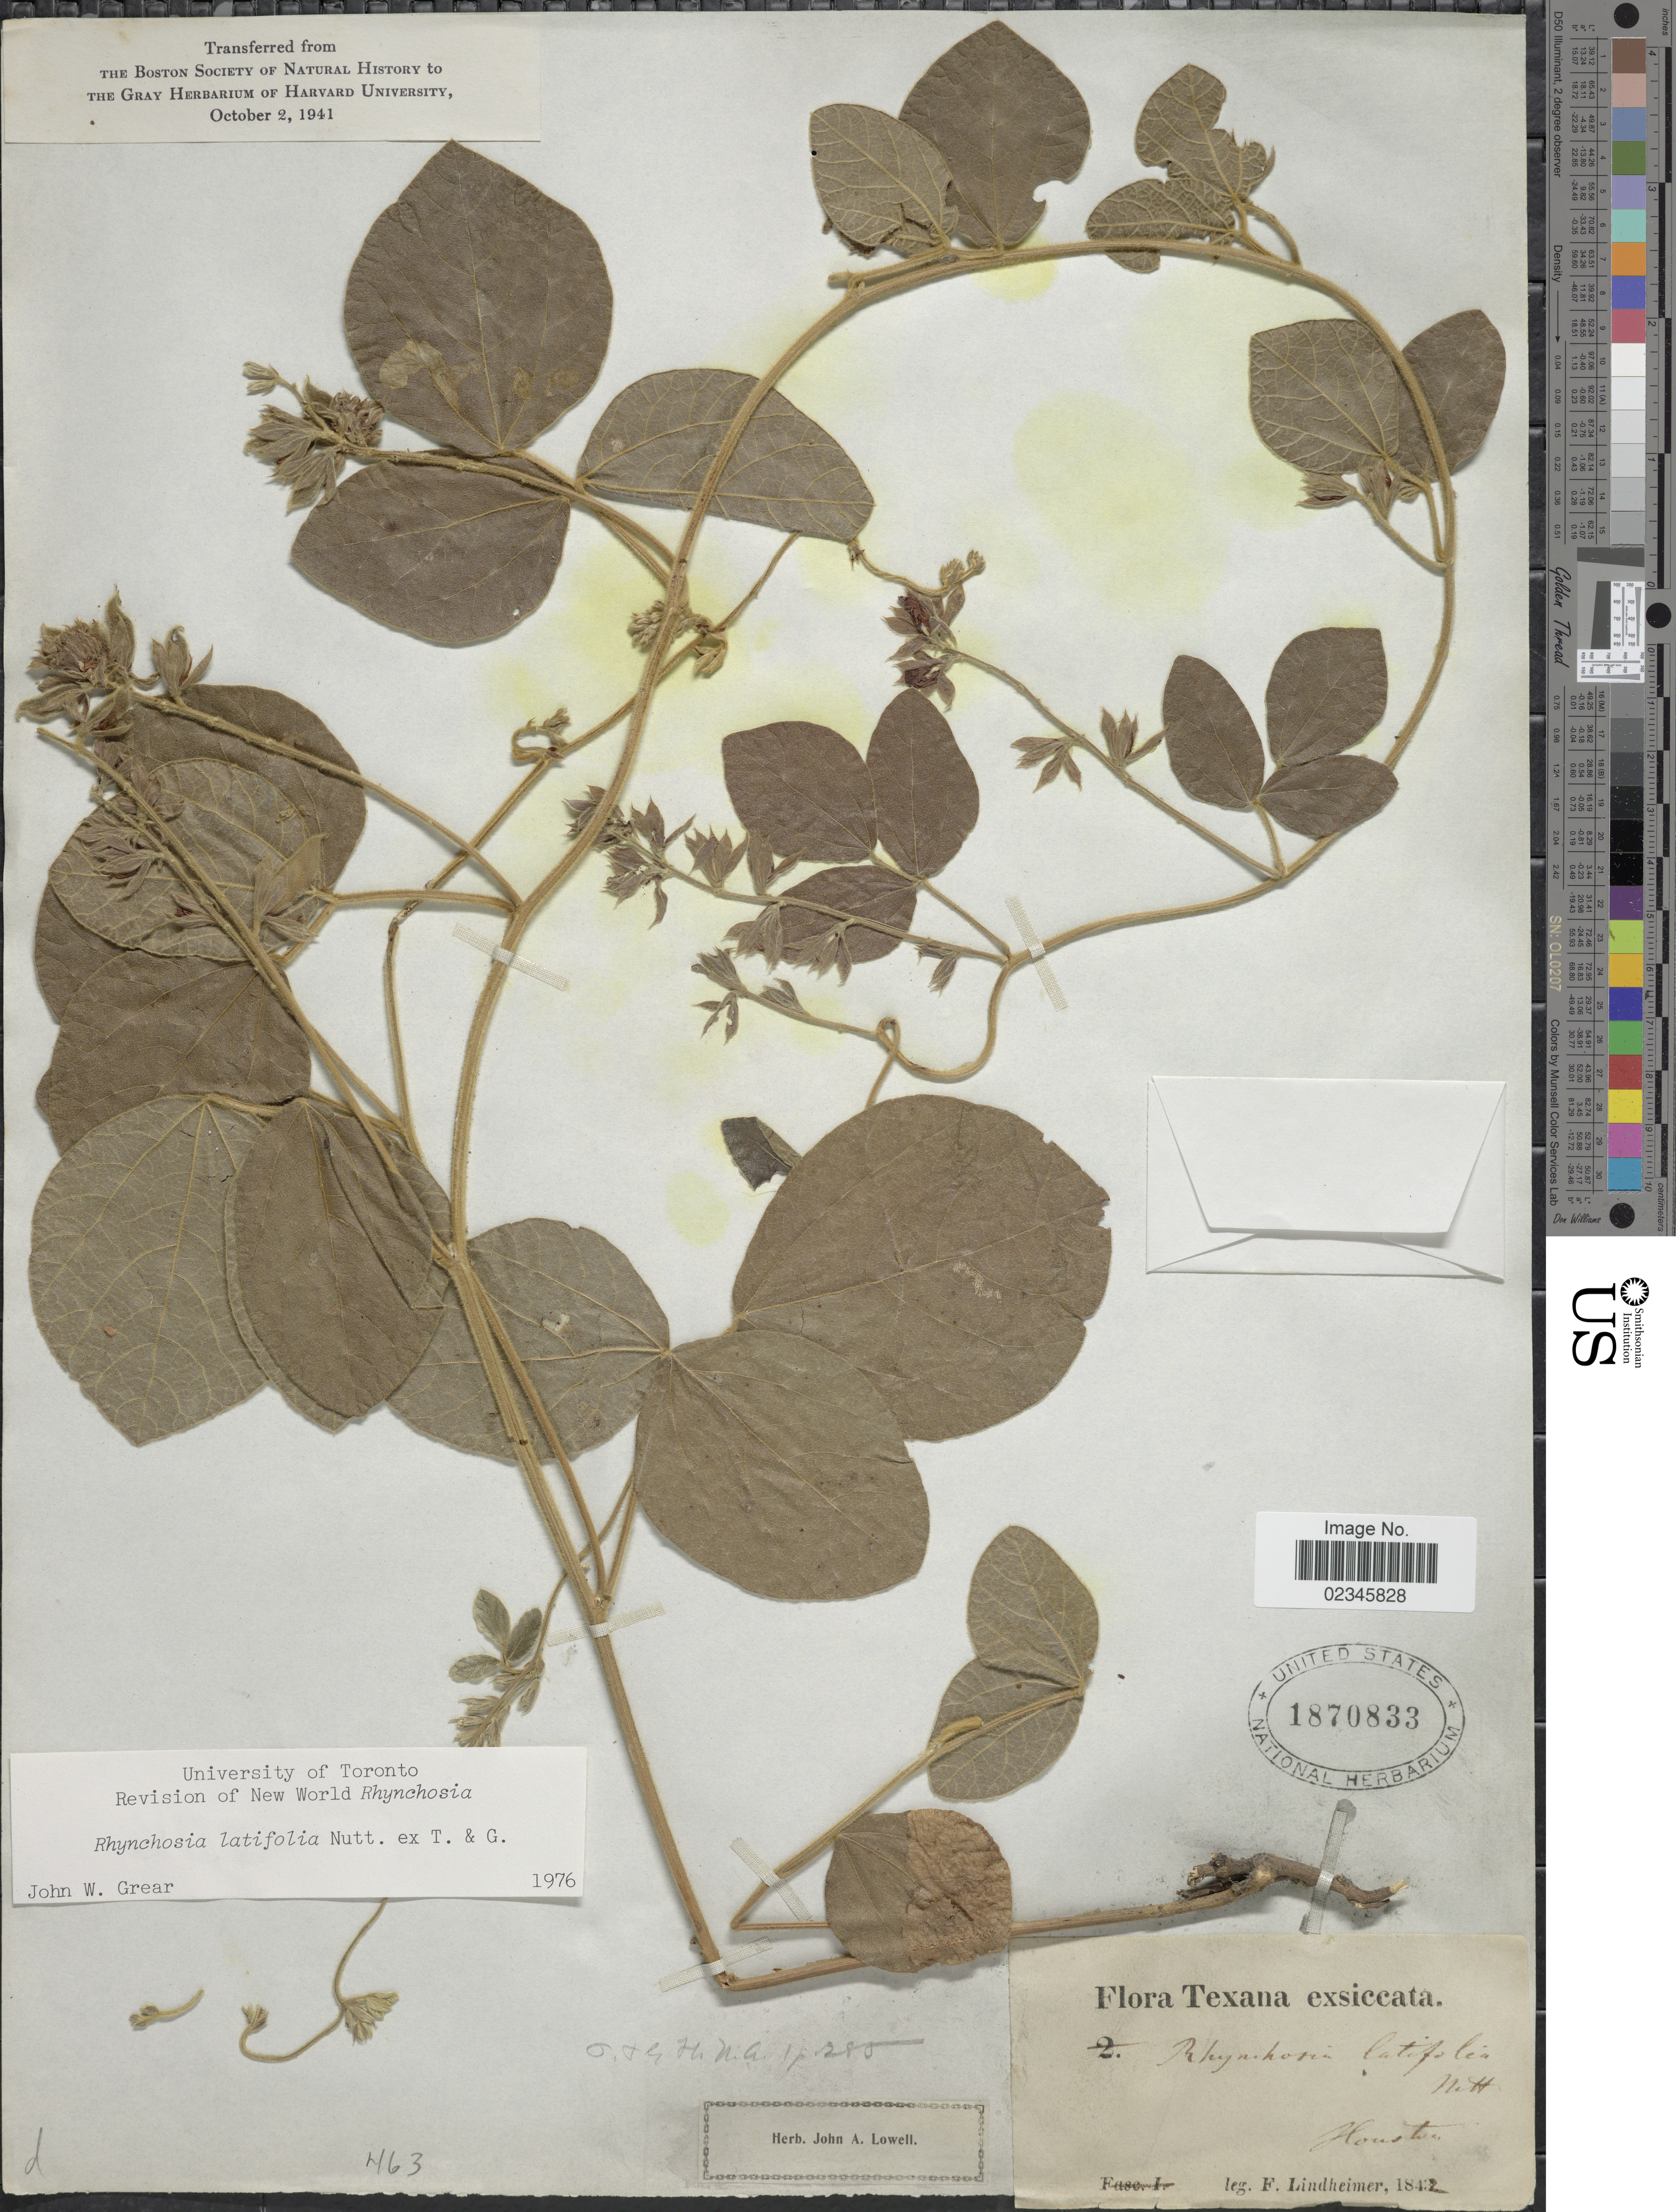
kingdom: Plantae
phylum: Tracheophyta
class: Magnoliopsida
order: Fabales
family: Fabaceae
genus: Rhynchosia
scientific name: Rhynchosia latifolia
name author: Nutt. ex Torr. & A. Gray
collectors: F. Lindheimer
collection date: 1842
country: United States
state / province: Texas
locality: Houston.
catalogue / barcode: US 1870833